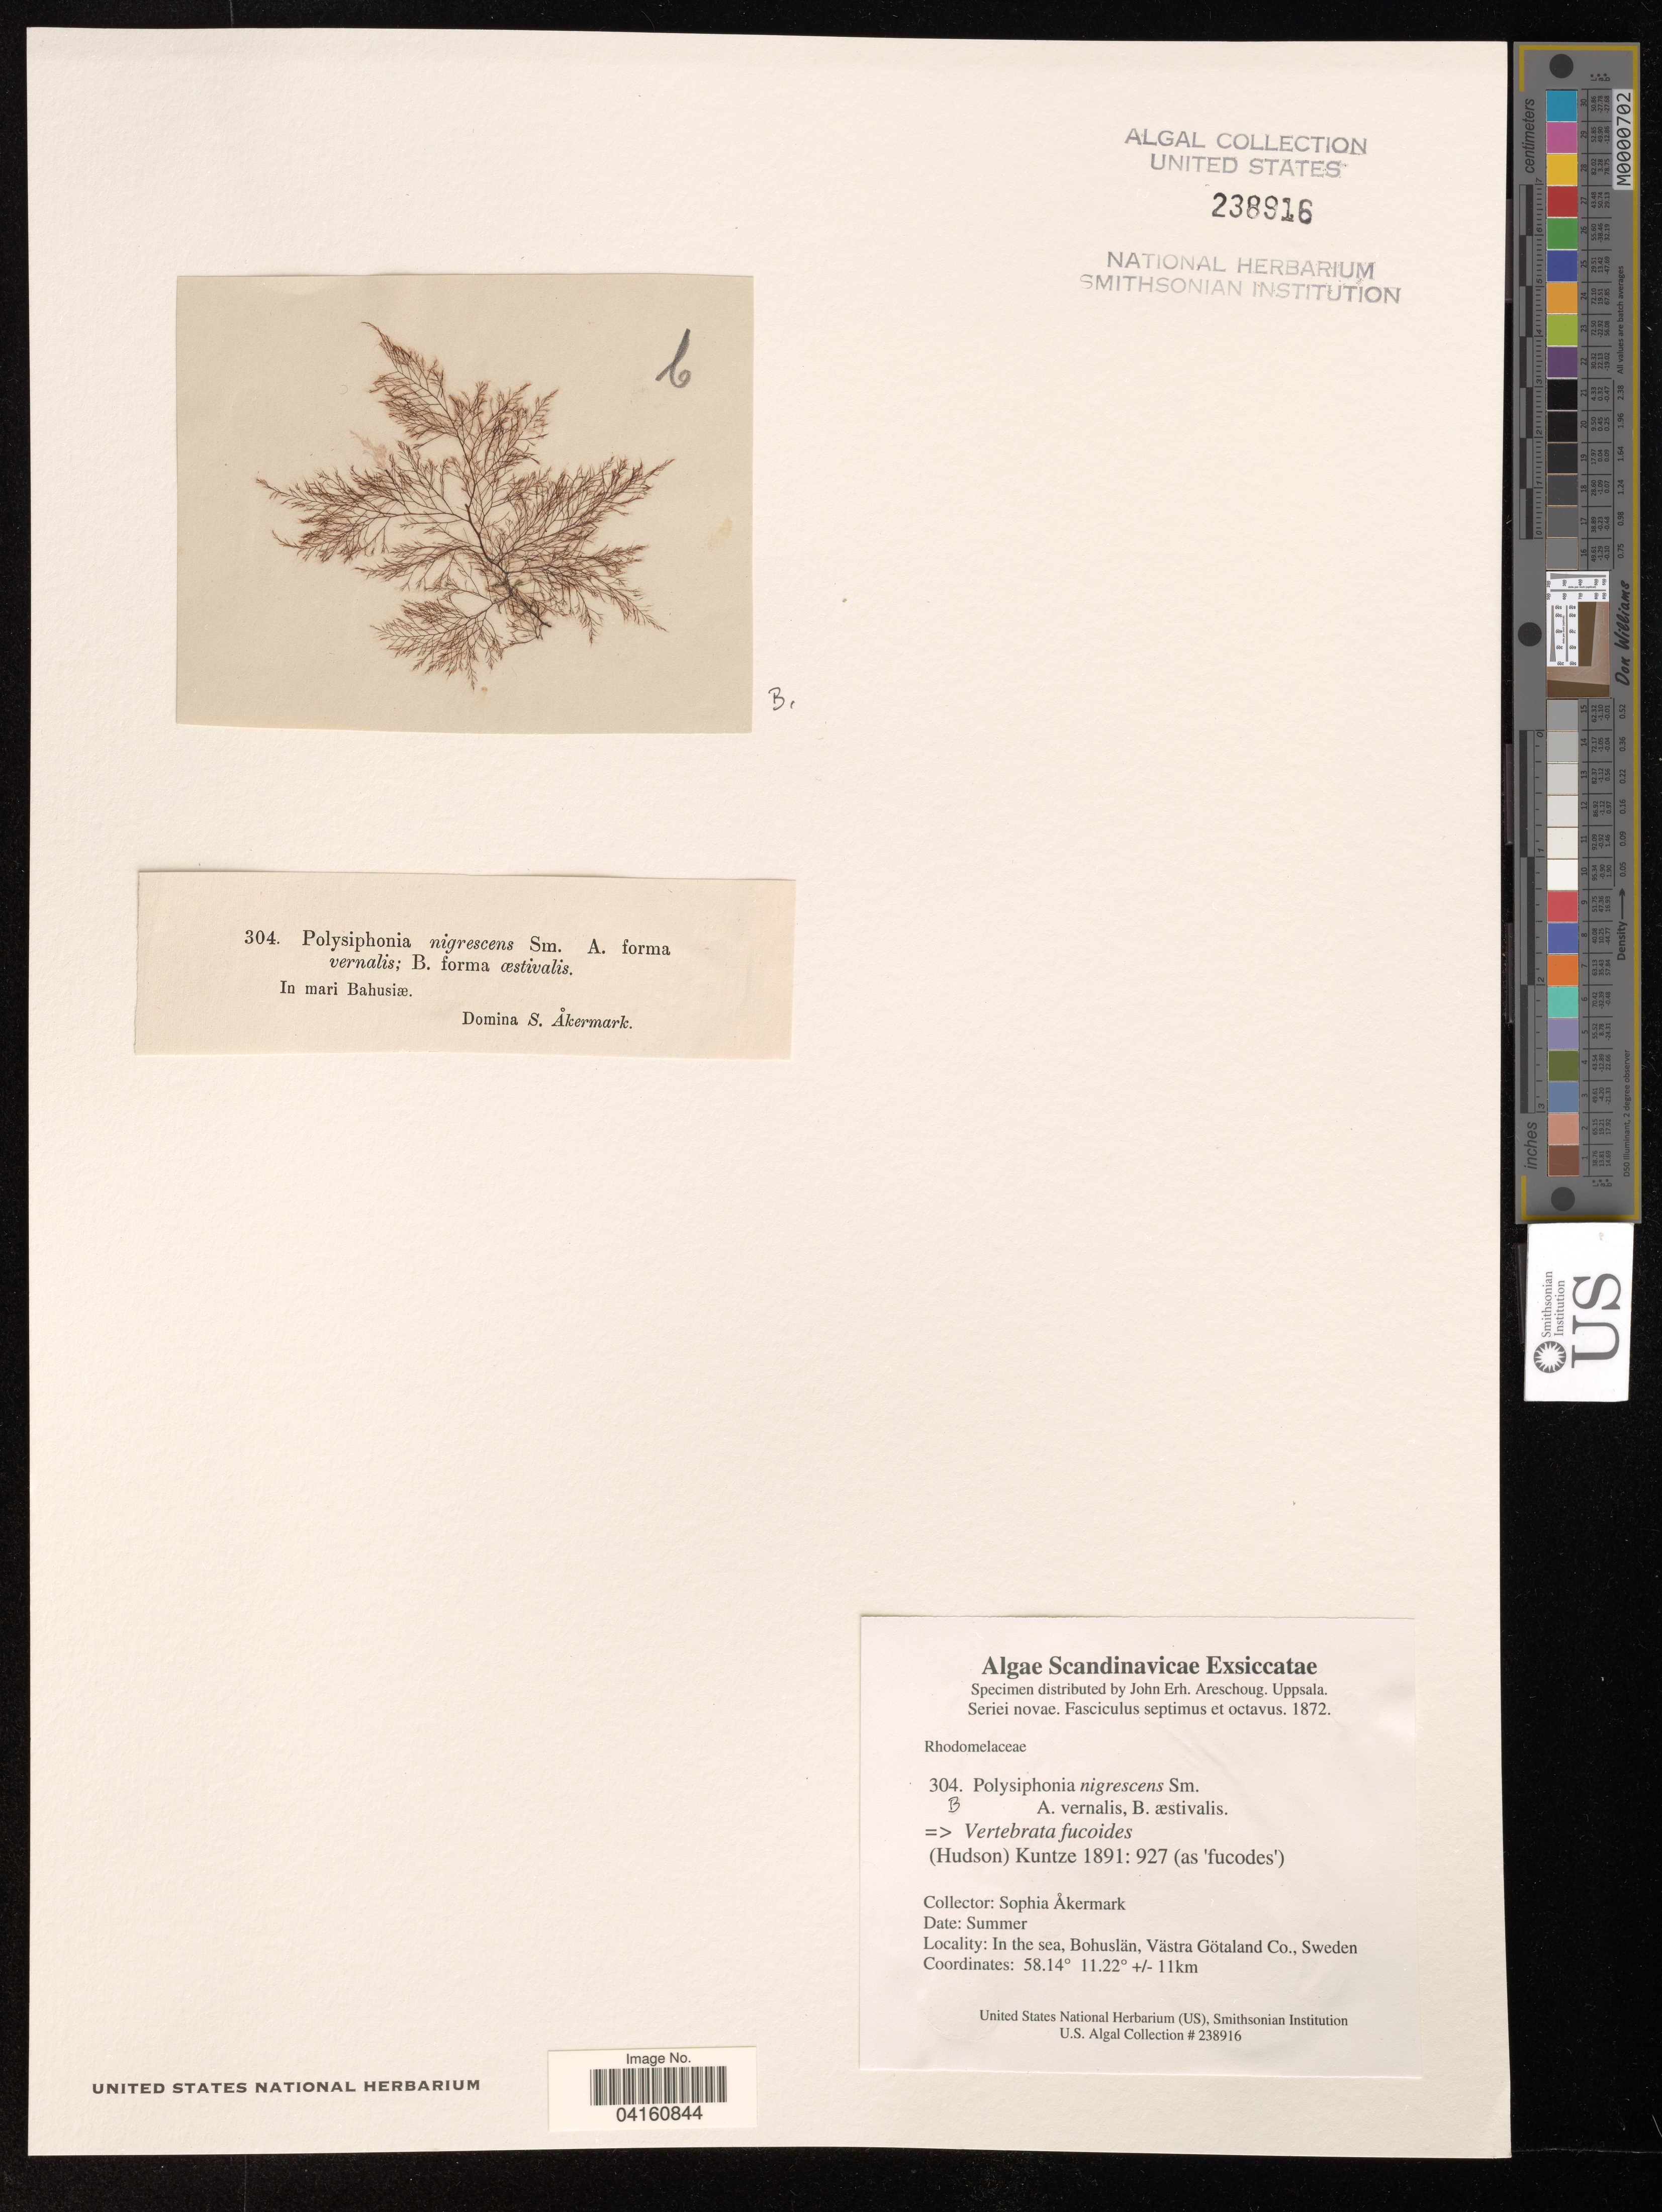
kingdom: Plantae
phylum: Rhodophyta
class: Florideophyceae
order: Ceramiales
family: Rhodomelaceae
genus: Vertebrata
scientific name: Vertebrata fucoides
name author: (Hudson) Kuntze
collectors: S. Akermark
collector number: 304 B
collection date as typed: thought to be September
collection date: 1872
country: Sweden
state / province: Västra Götaland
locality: Outside Gotheburg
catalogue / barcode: US 238916